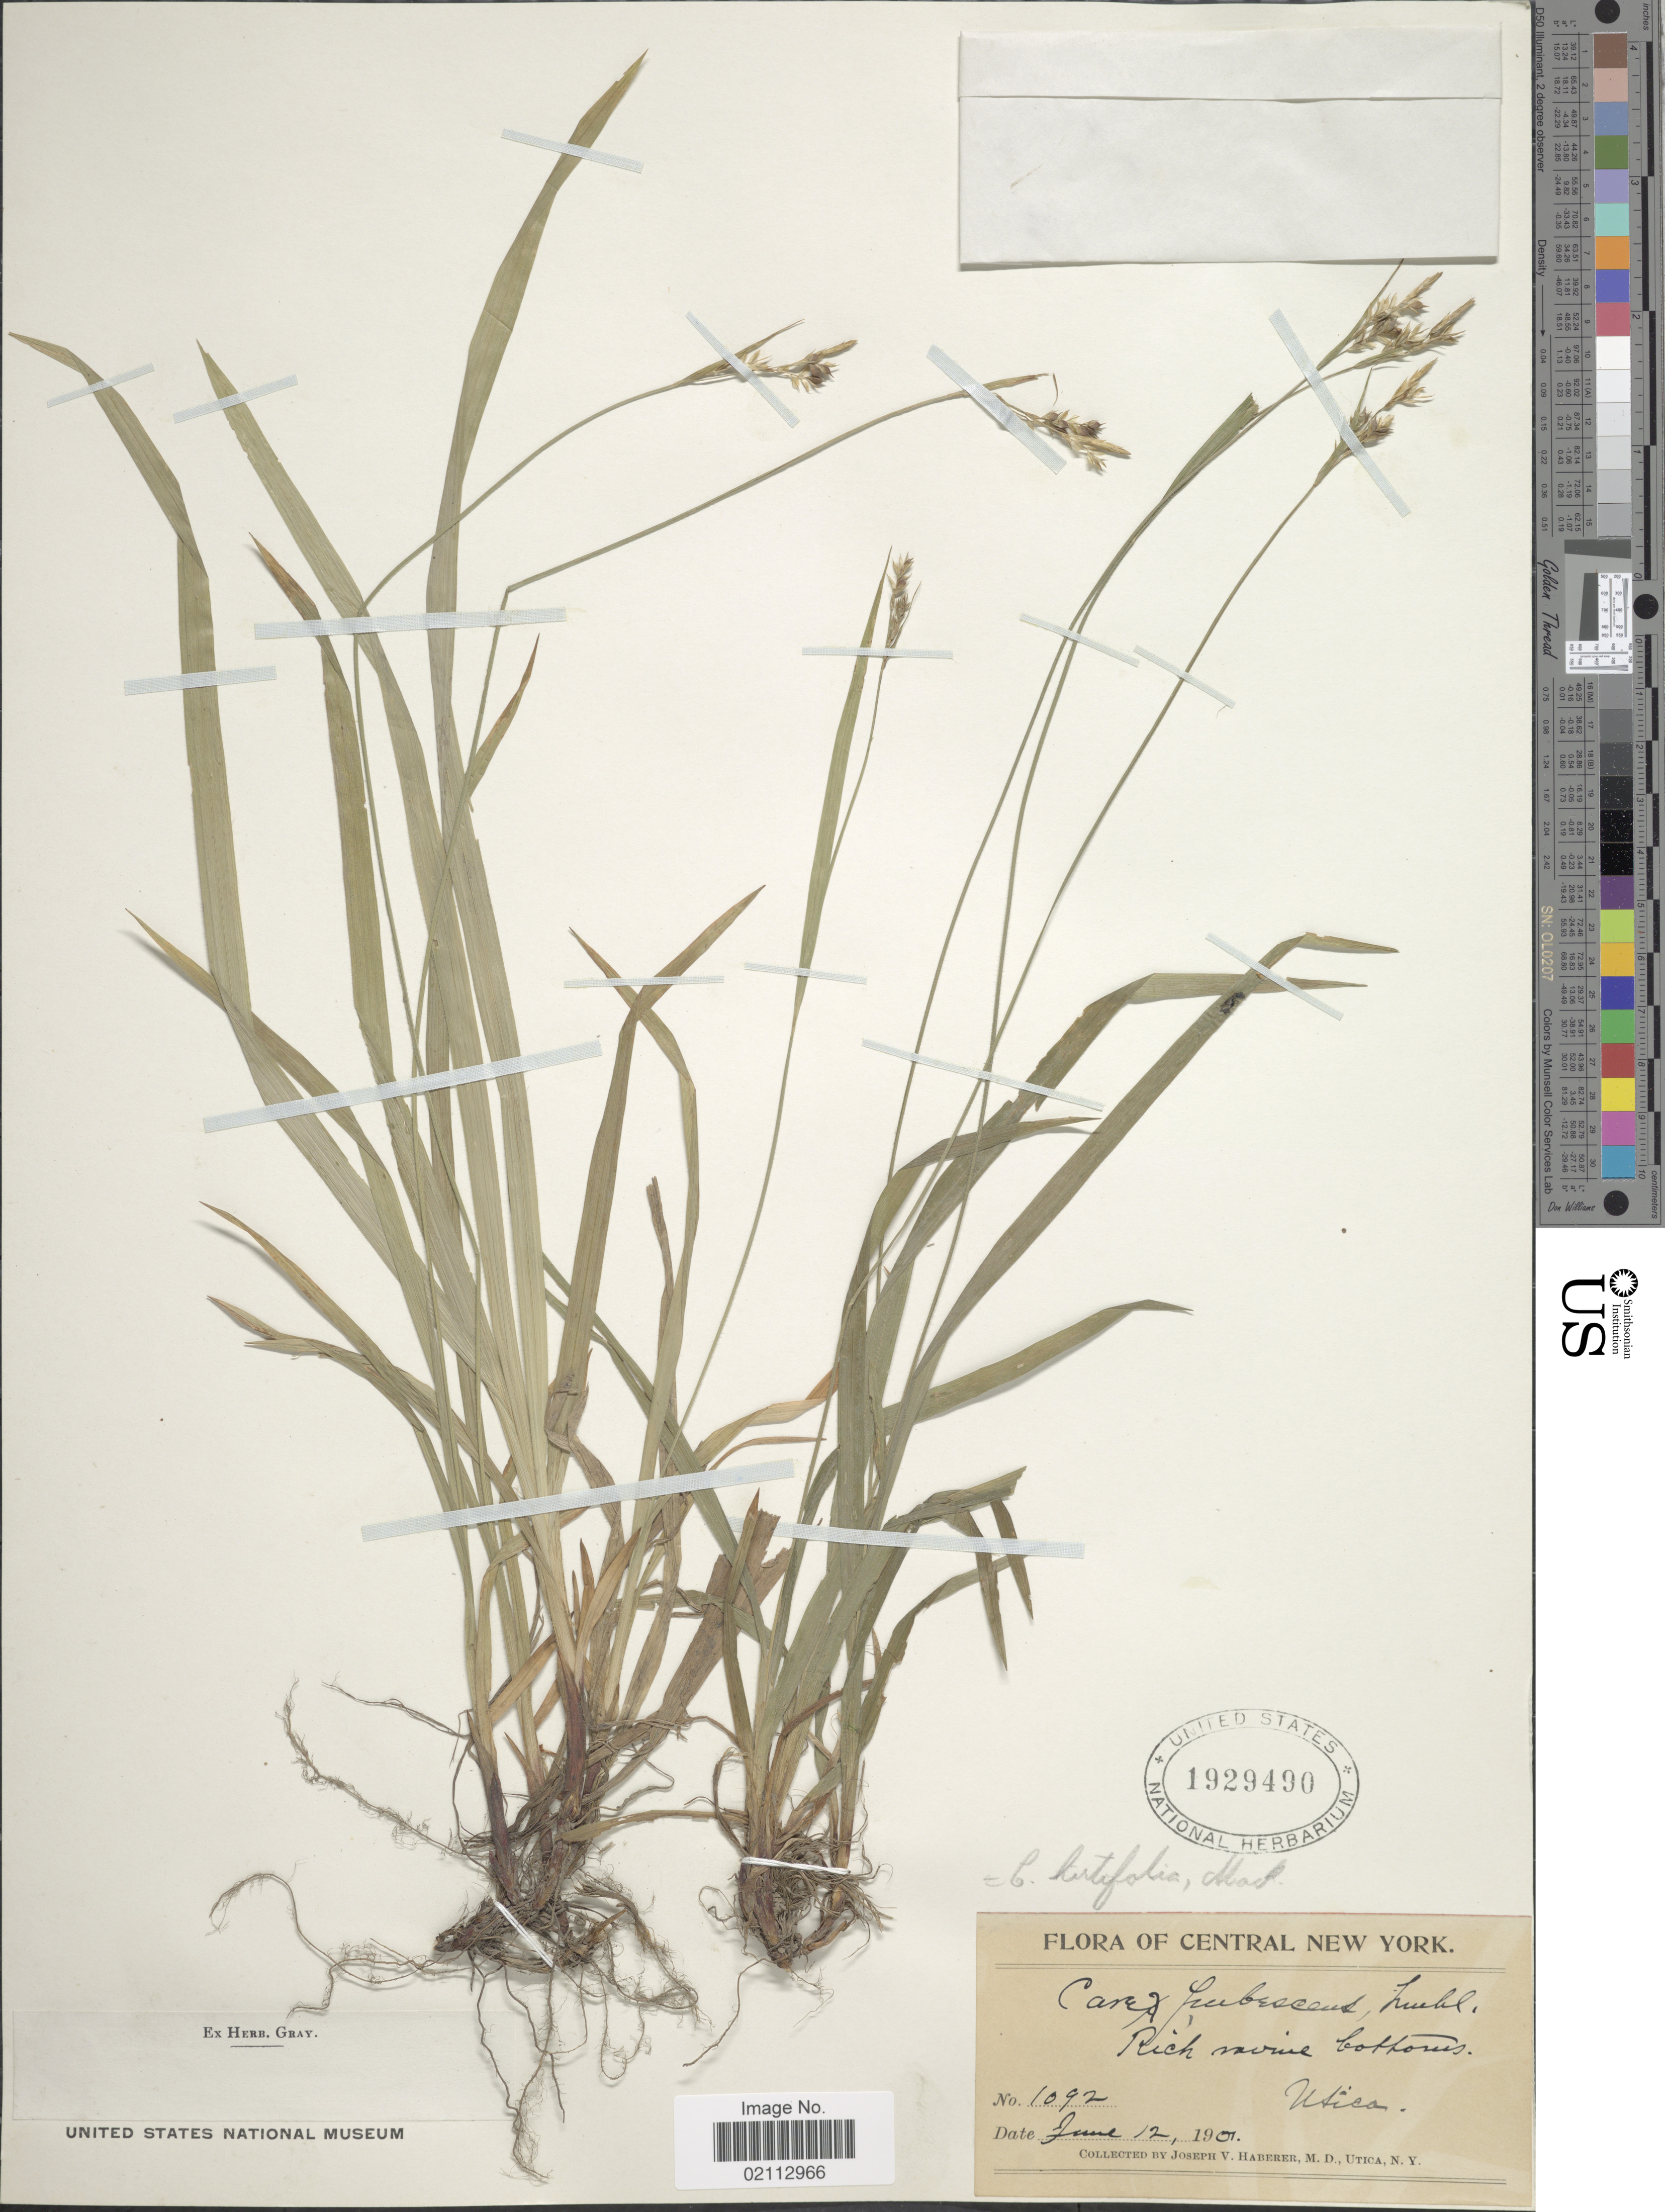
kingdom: Plantae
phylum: Tracheophyta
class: Liliopsida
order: Poales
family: Cyperaceae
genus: Carex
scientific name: Carex hirtifolia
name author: Mack.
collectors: J. V. Haberer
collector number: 1092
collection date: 1901-06-12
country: United States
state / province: New York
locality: Central New York. Rich ravine bottoms. Utica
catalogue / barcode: US 1929490